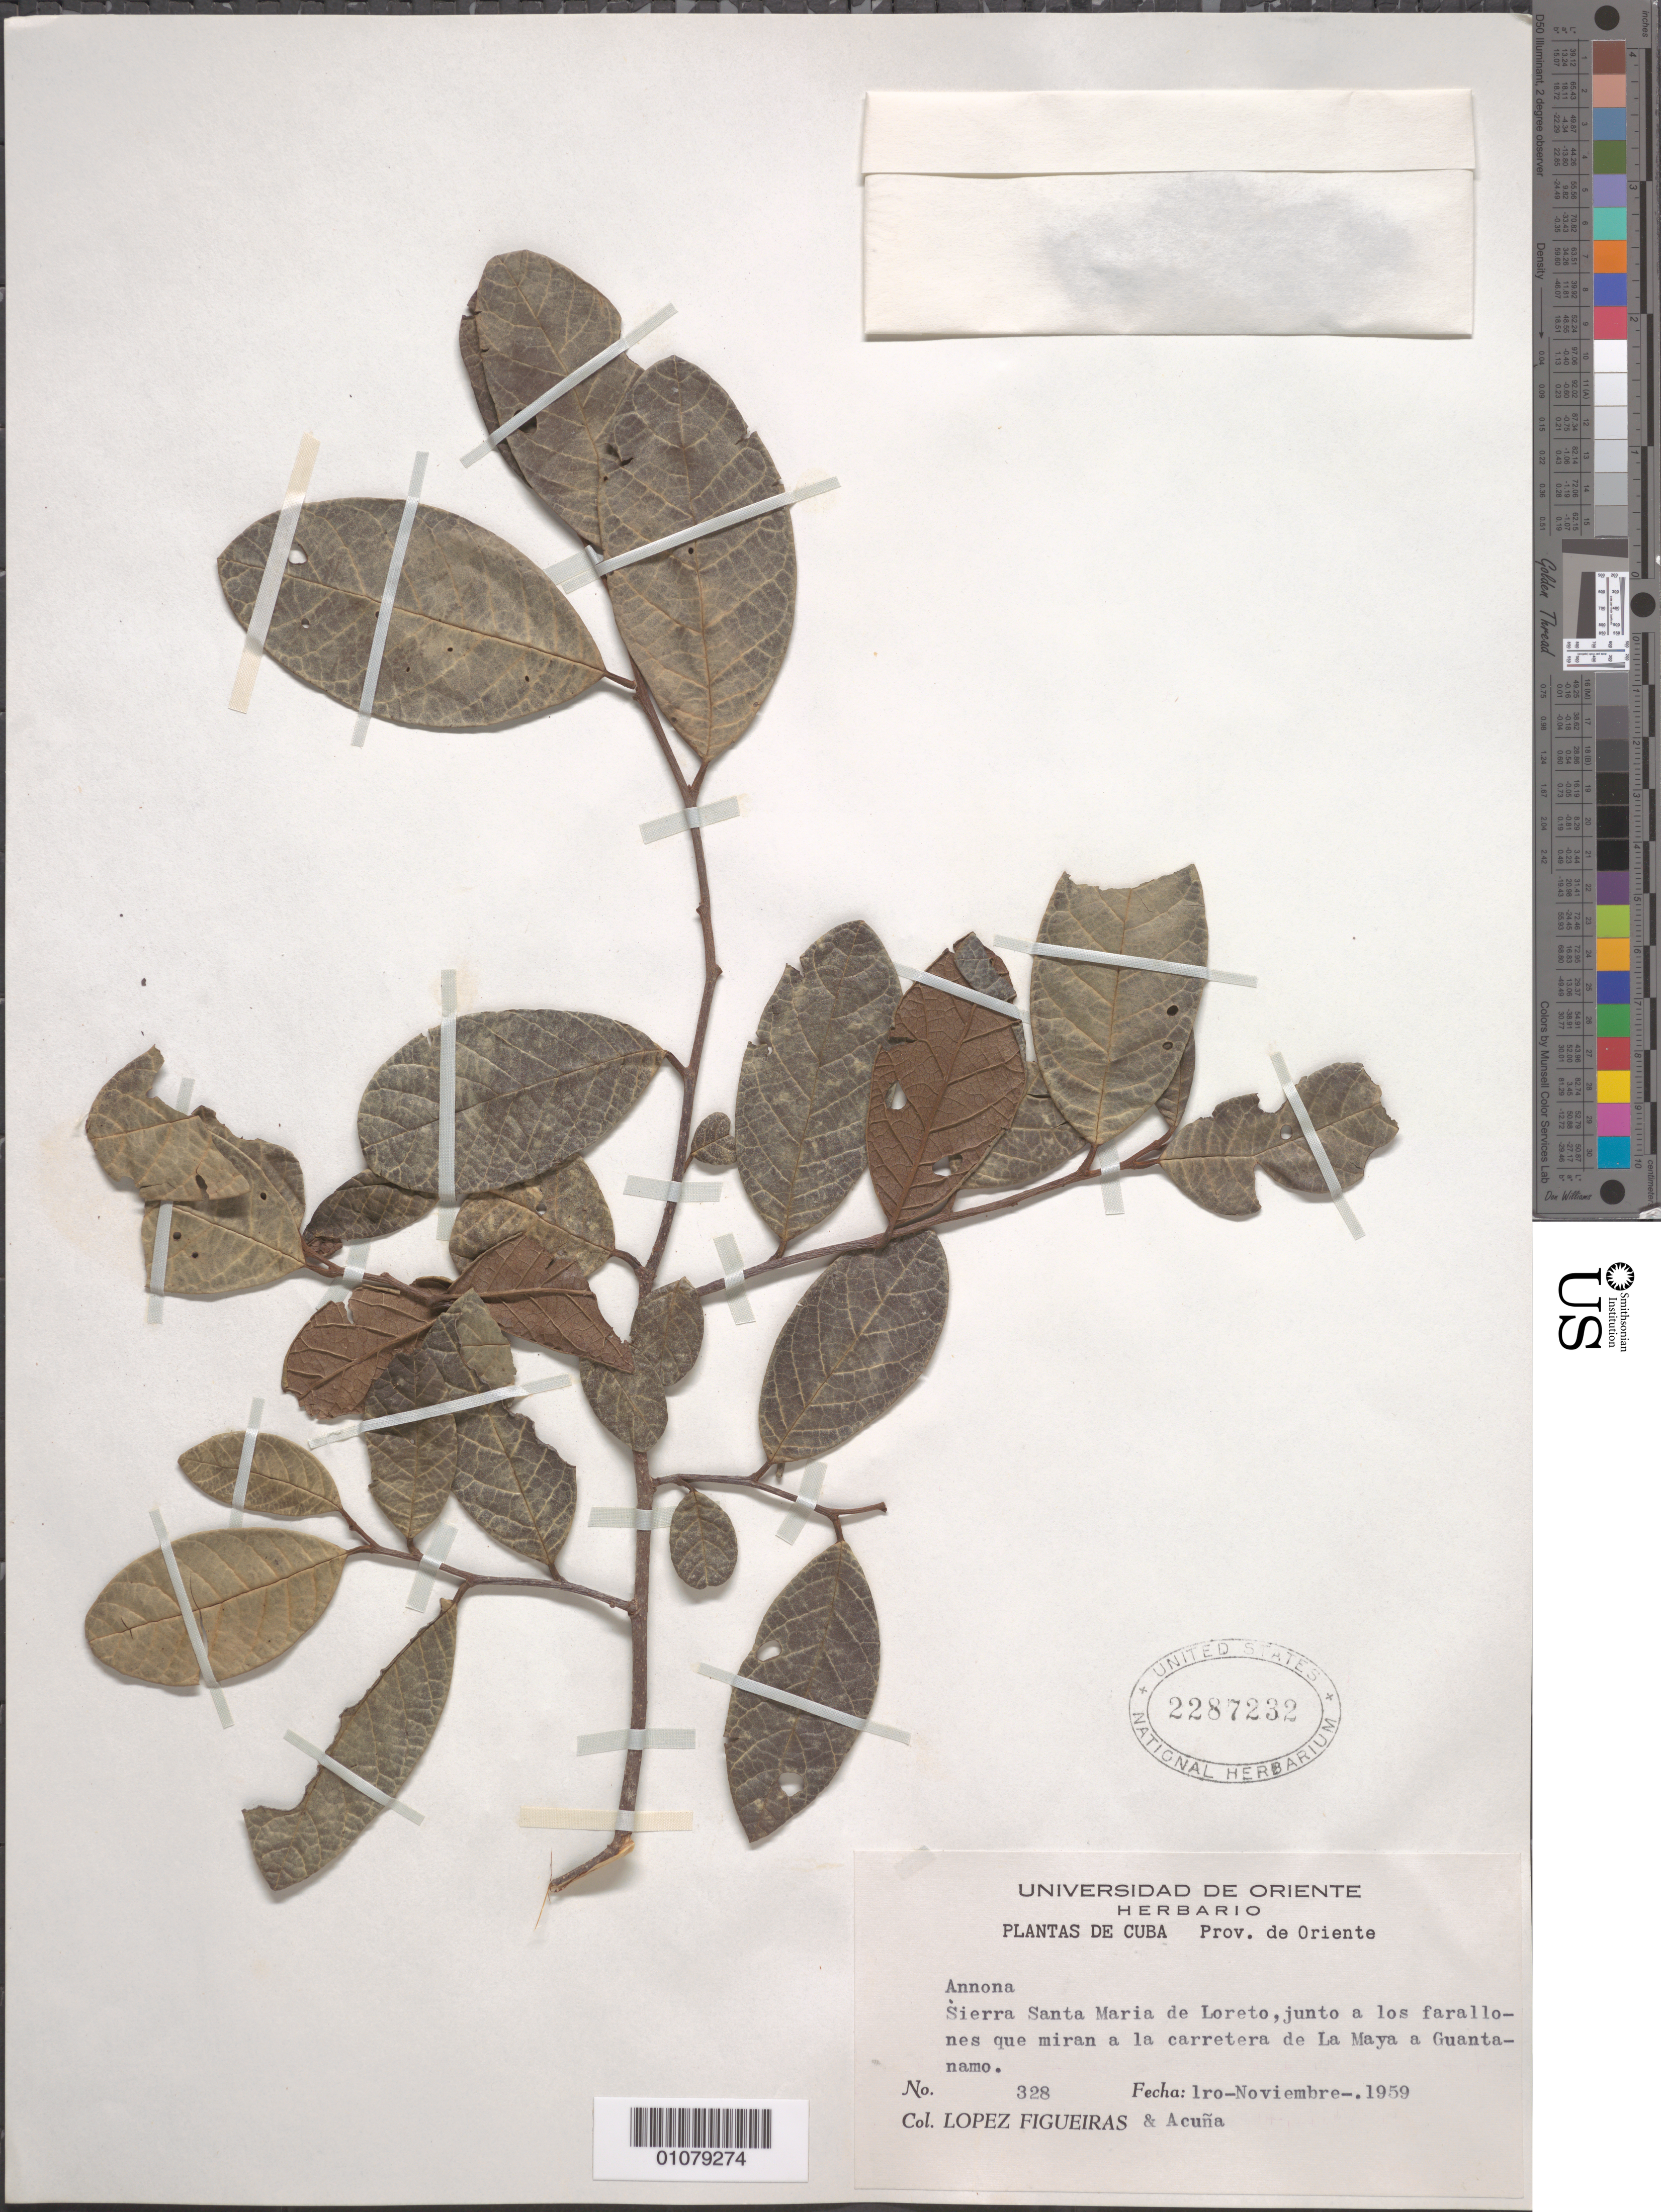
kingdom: Plantae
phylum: Tracheophyta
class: Magnoliopsida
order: Magnoliales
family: Annonaceae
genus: Annona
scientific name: Annona sp.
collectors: M. López Figueiras & J. Acuña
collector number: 328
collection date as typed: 01 Nov 1959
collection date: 1959-11-01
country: Cuba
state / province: Guantánamo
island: Cuba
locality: Prov de Oriente Sierra Santa Maria de Loreto, junto a los farallones que miran a la carretera de La Maya a Guantánamo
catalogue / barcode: US 2287232